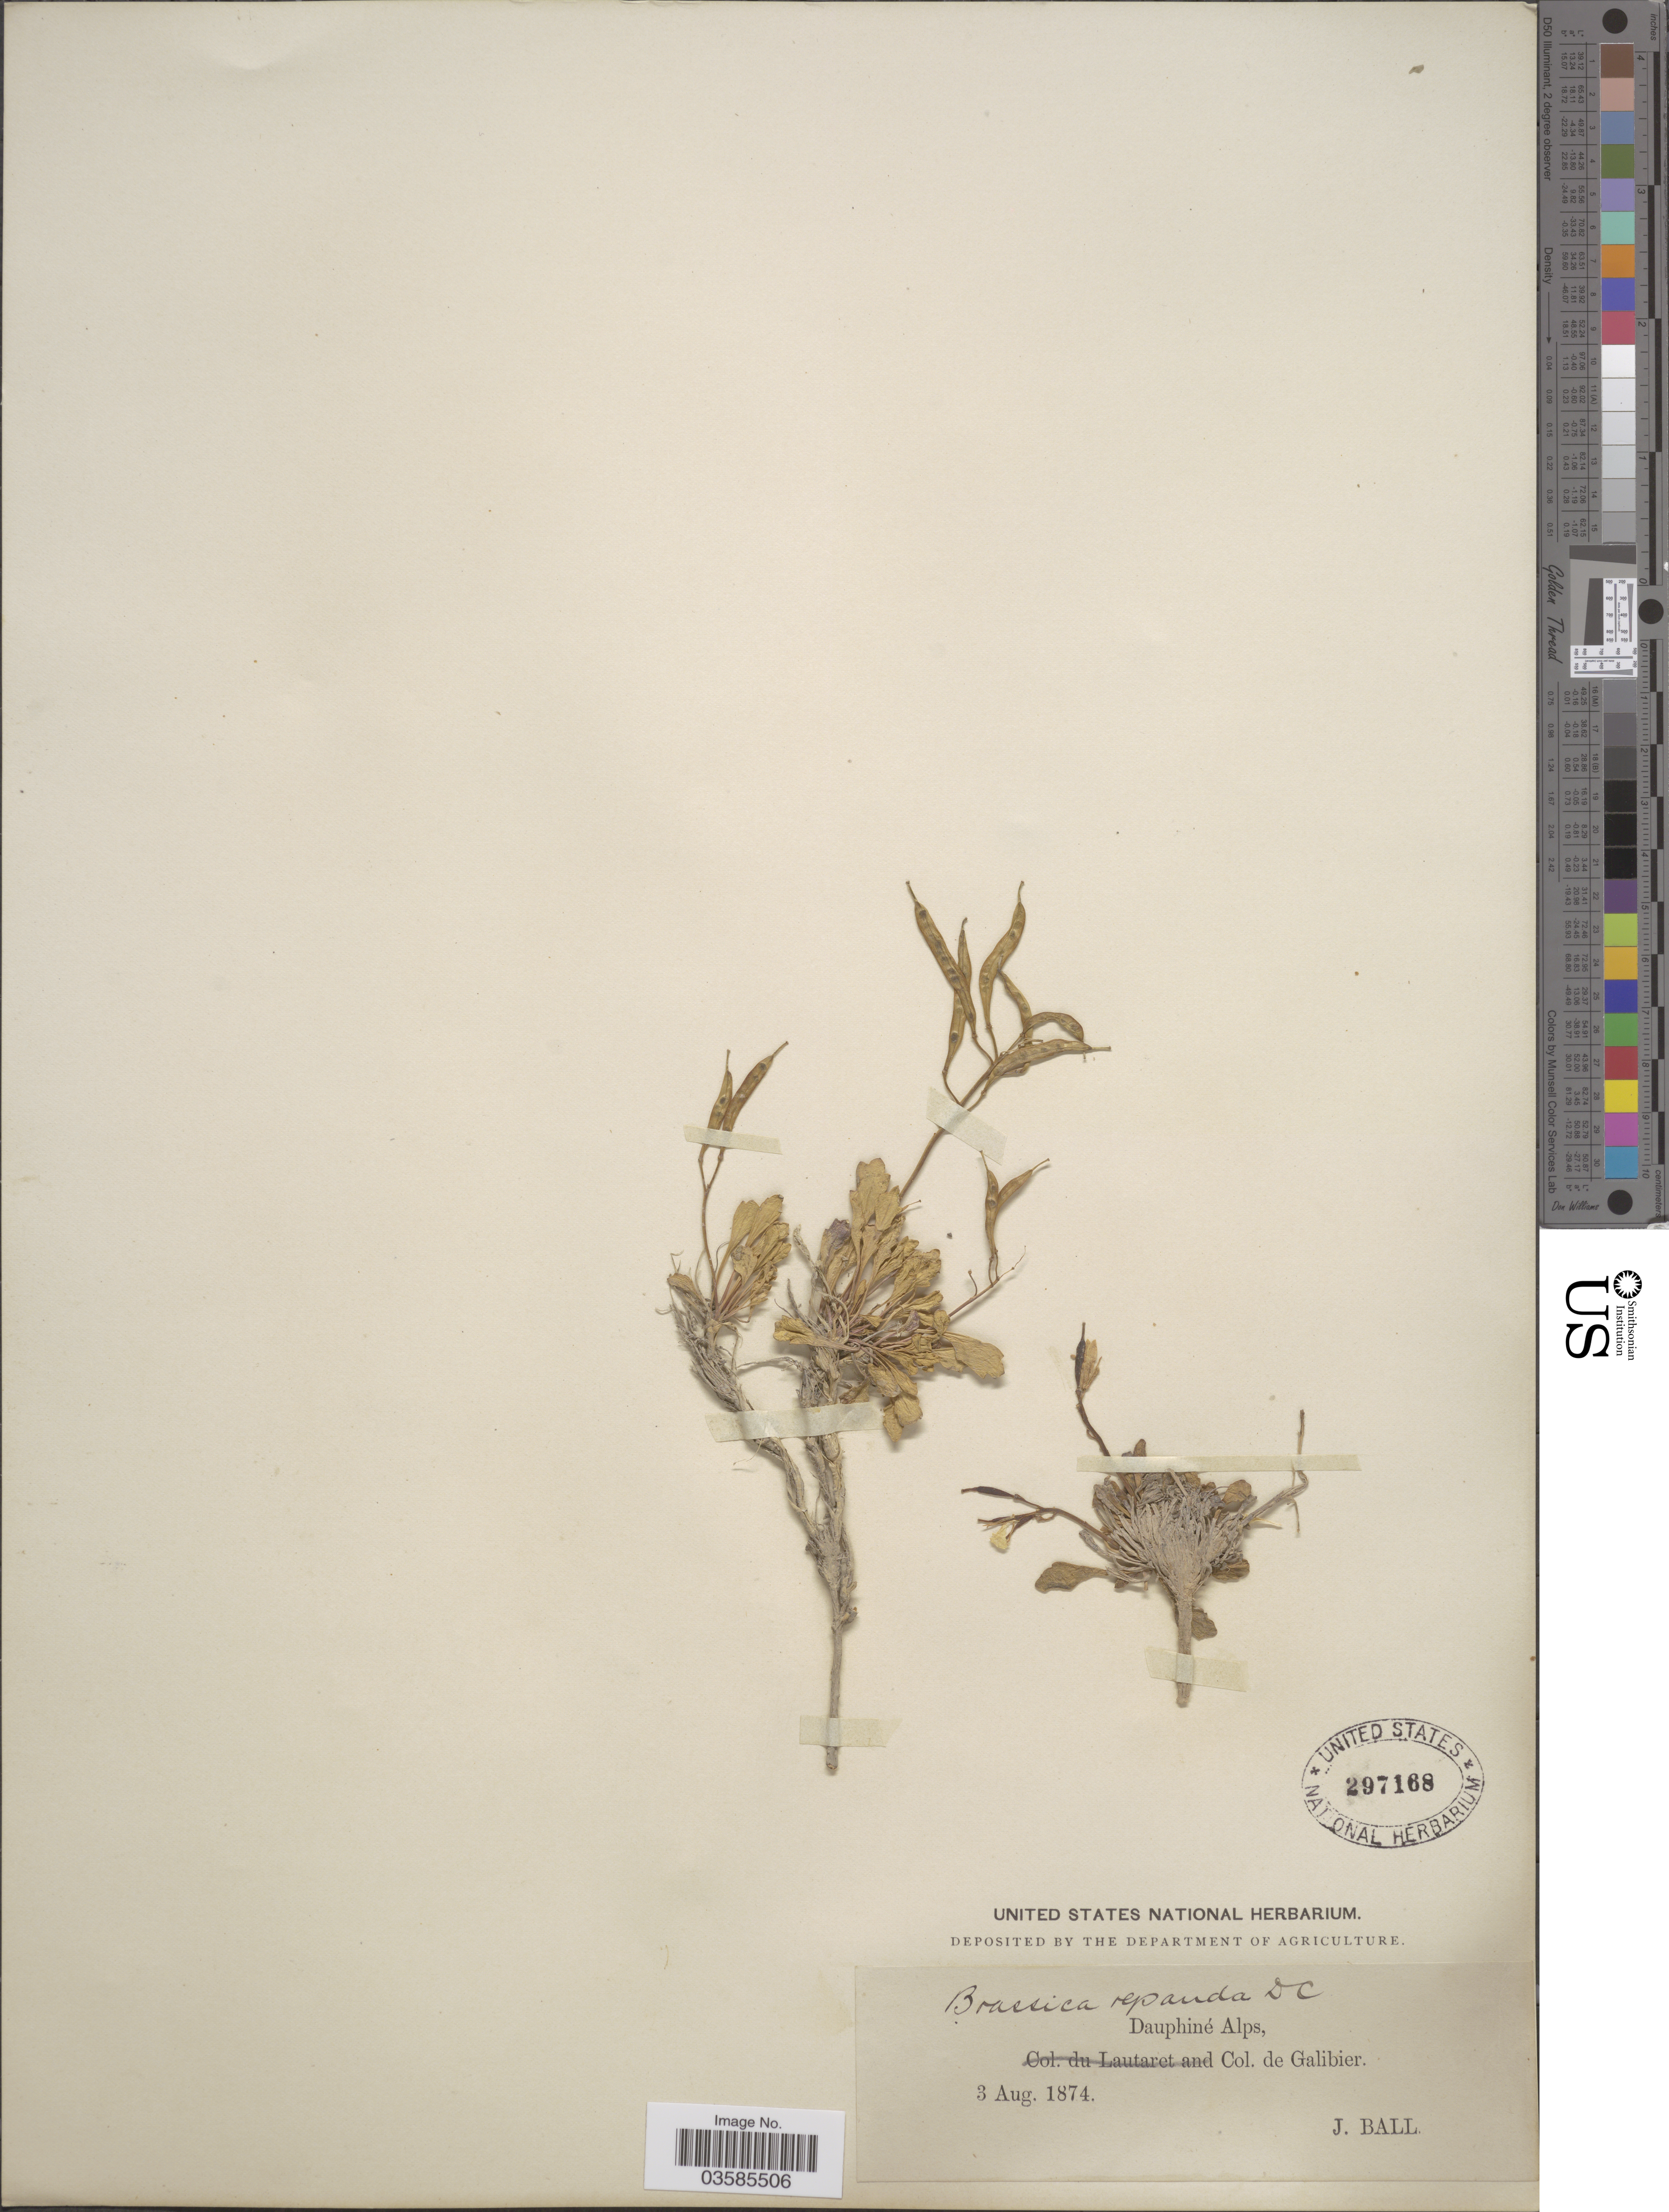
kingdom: Plantae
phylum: Tracheophyta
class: Magnoliopsida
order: Brassicales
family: Brassicaceae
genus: Brassica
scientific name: Brassica repanda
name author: (Willd.) DC.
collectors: J. Ball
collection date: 1874-08-03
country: France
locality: Dauphiné Alps. Col. de Galibier.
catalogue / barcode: US 297168